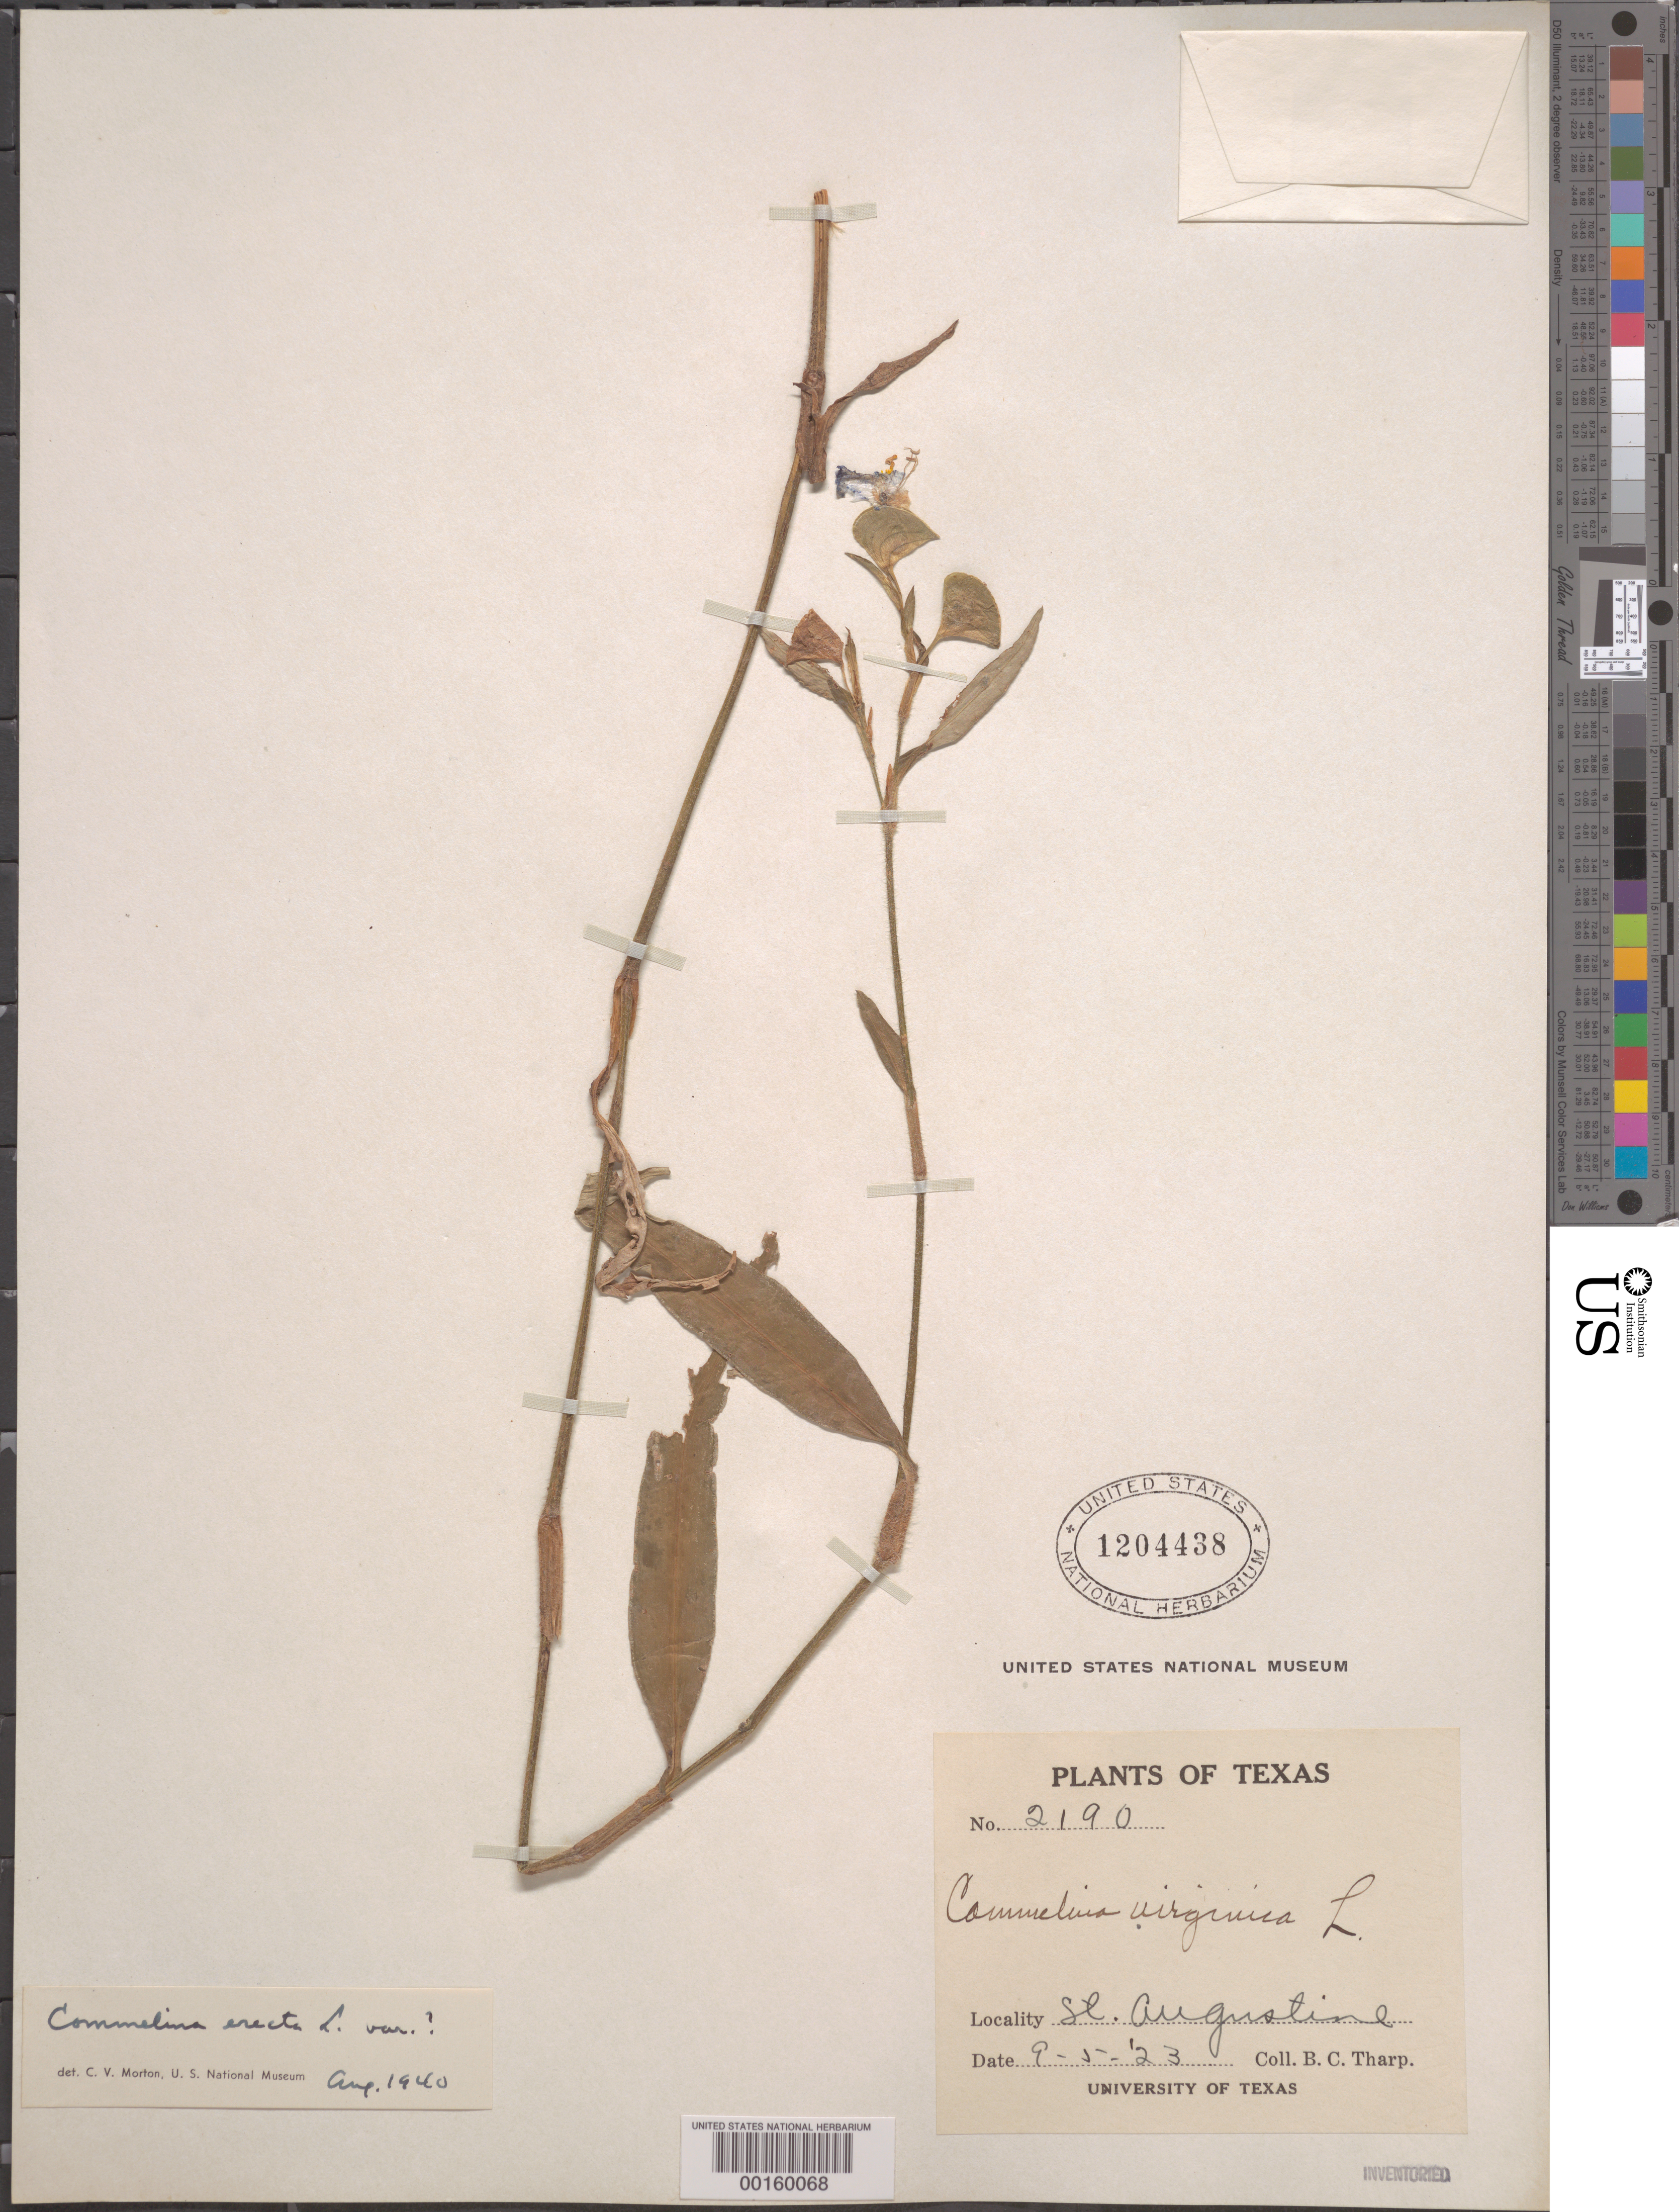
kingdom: Plantae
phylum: Tracheophyta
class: Liliopsida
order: Commelinales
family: Commelinaceae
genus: Commelina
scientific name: Commelina erecta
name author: L.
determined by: Morton, C. V.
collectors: B. C. Tharp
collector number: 2190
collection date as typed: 05 Sep 1923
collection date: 1923-09-05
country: United States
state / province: Texas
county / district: San Augustine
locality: San augustine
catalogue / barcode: US 1204438